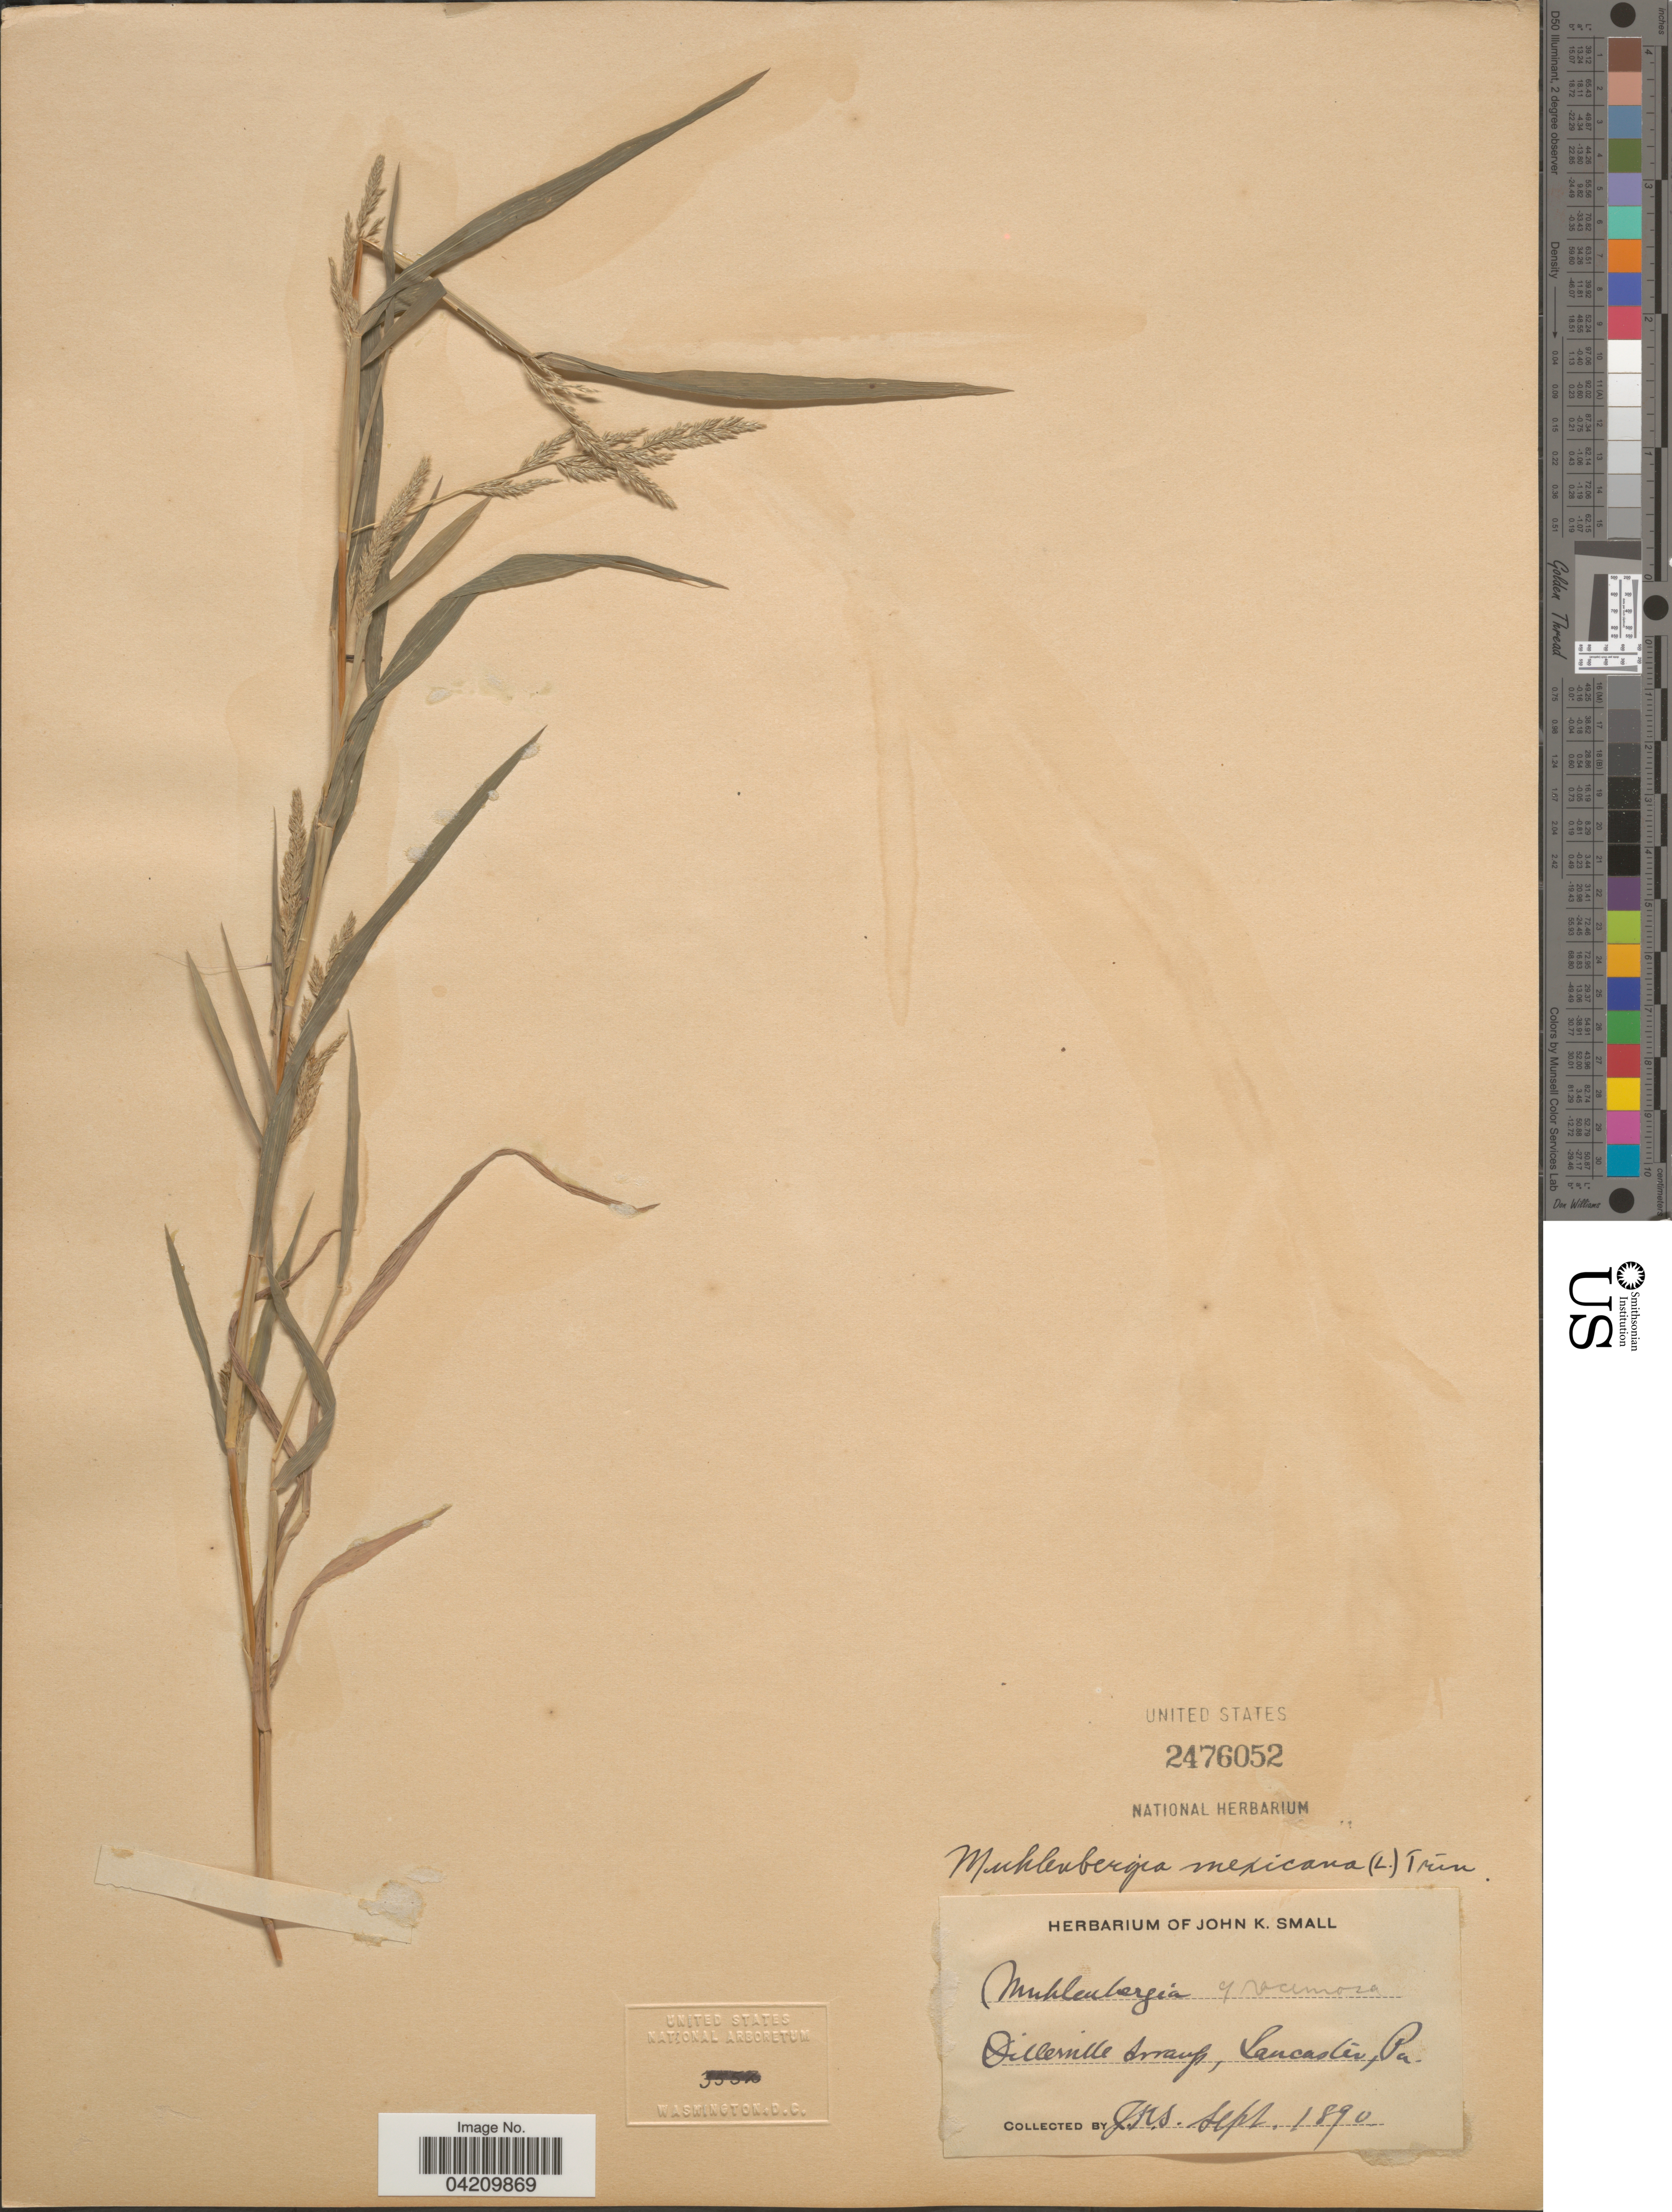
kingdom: Plantae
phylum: Tracheophyta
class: Liliopsida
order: Poales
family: Poaceae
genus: Muhlenbergia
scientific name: Muhlenbergia mexicana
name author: (L.) Trin.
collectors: J. K. Small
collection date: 1890-09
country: United States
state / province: Pennsylvania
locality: Dillerville Swamp, Lancaster.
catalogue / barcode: US 2476052